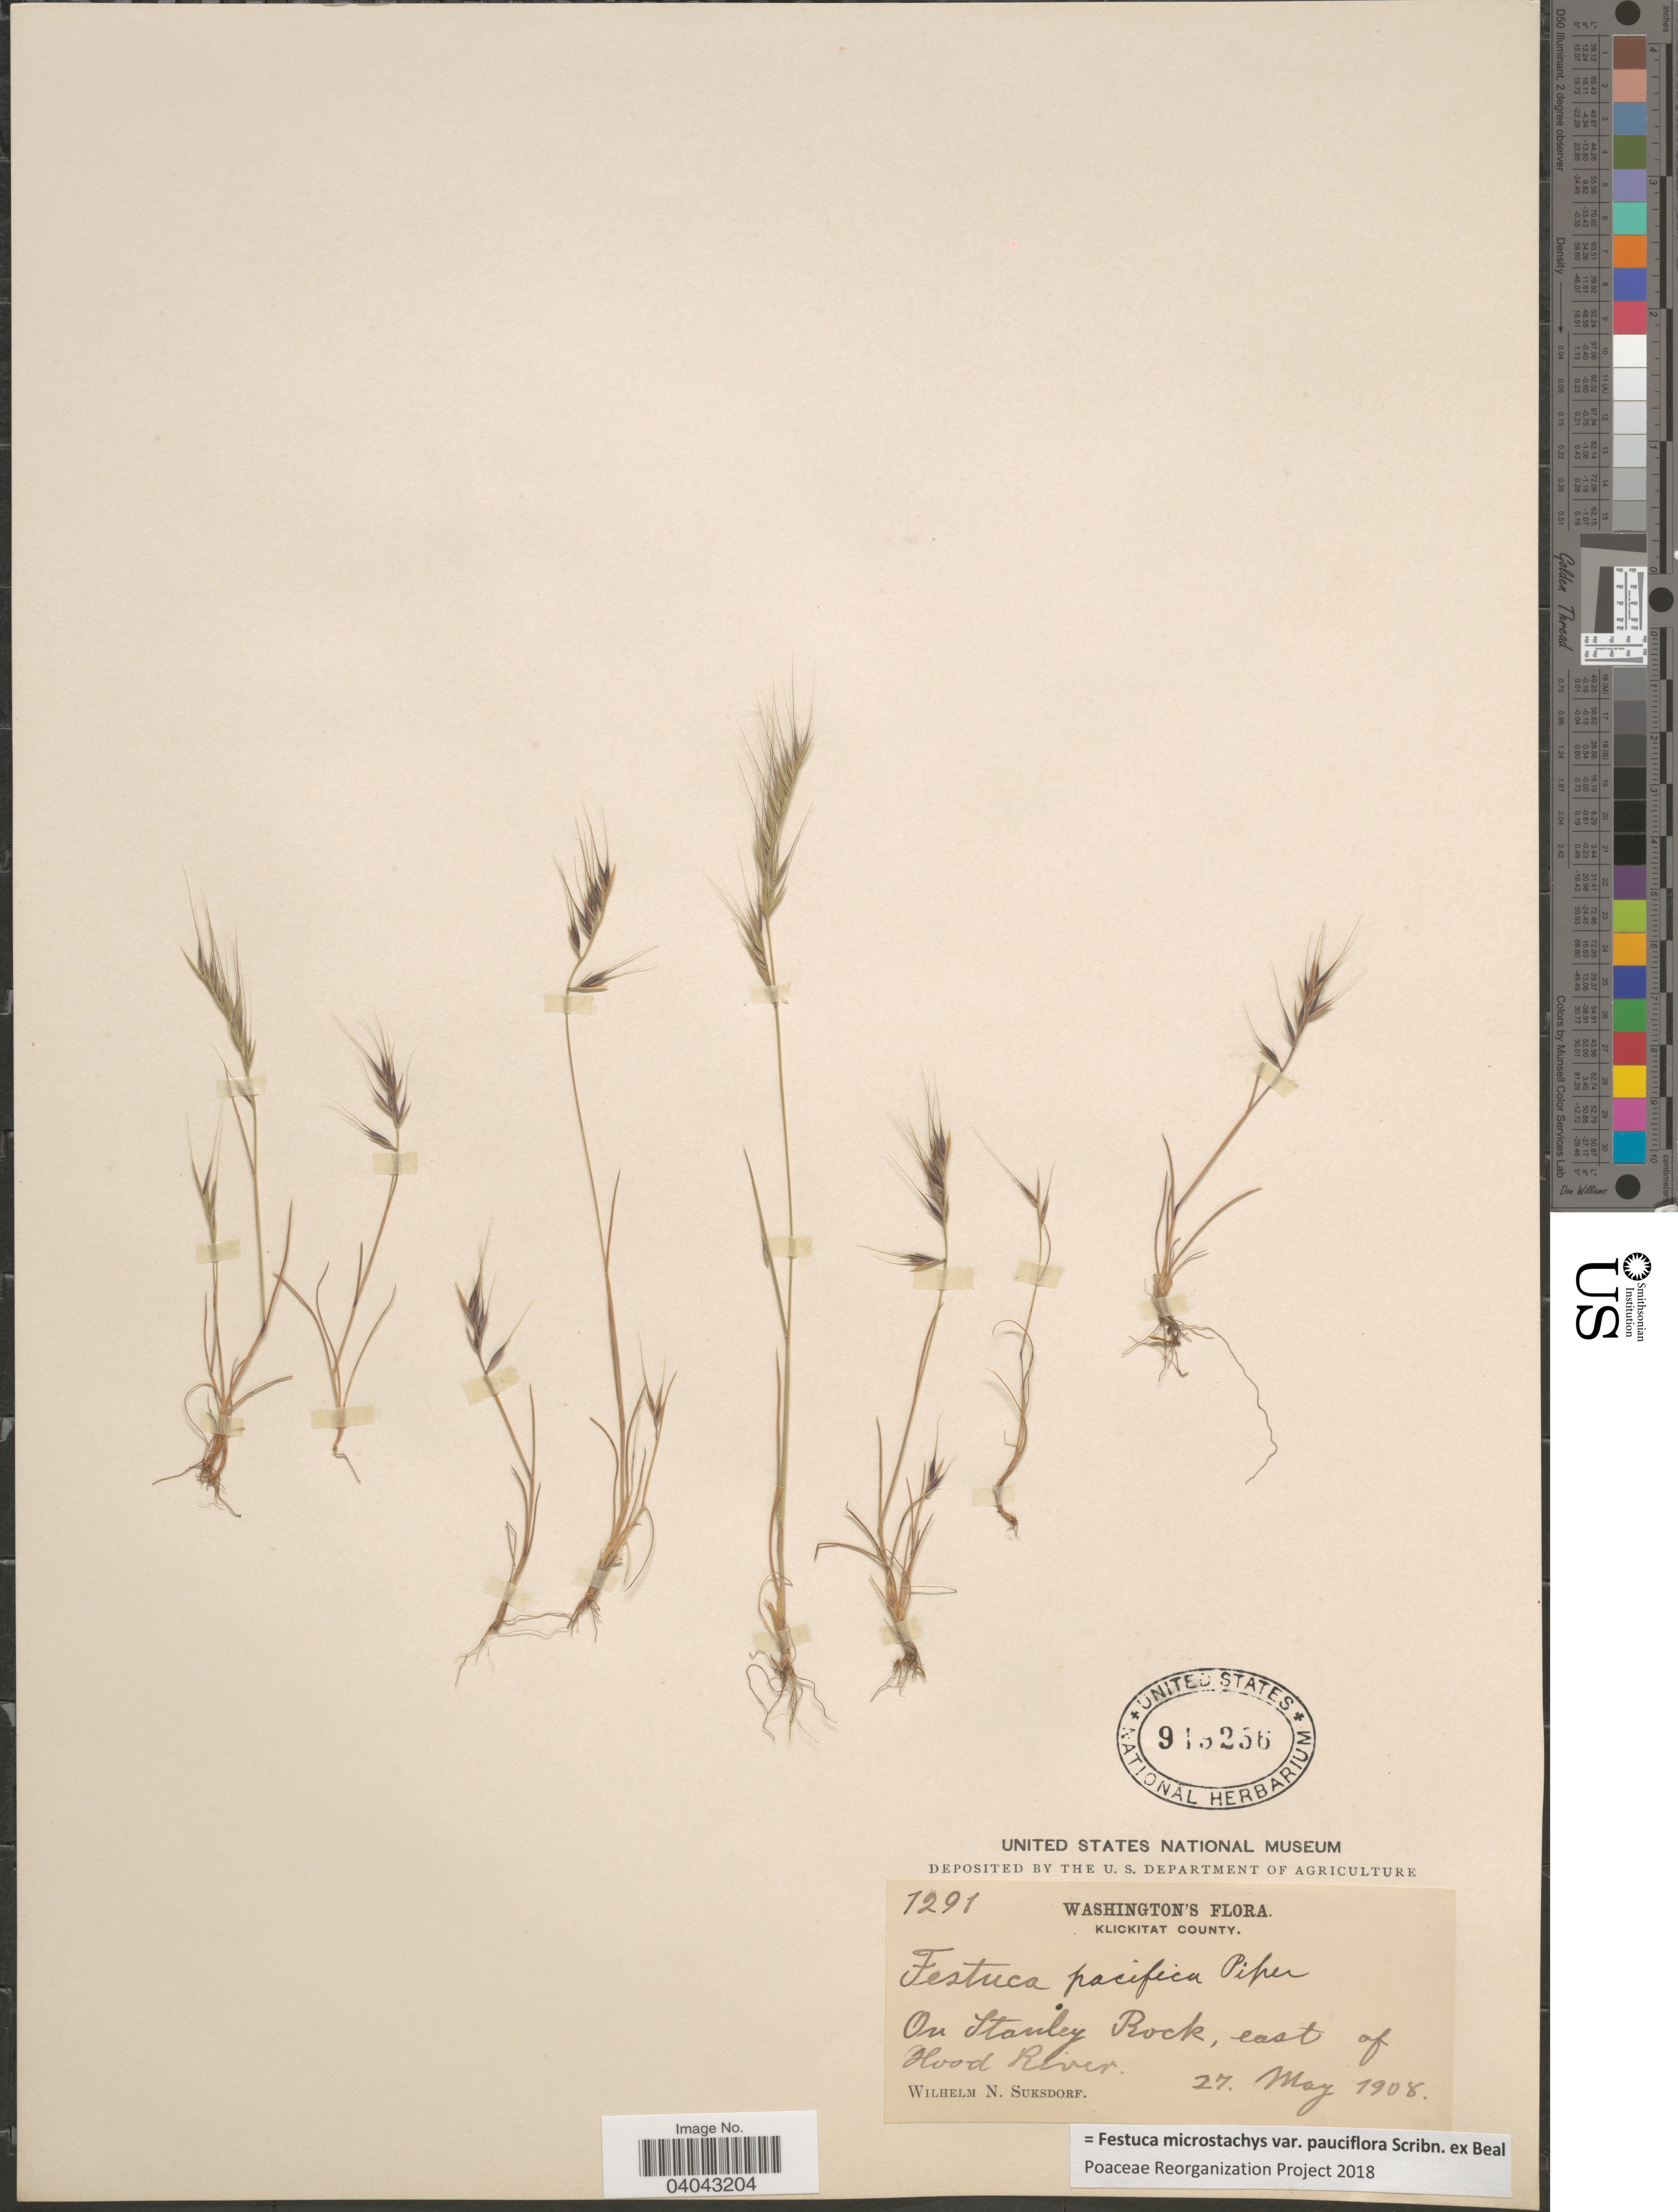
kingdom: Plantae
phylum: Tracheophyta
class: Liliopsida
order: Poales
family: Poaceae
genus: Festuca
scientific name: Festuca microstachys var. pauciflora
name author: Scribn. ex W.J. Beal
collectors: W. N. Suksdorf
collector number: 1291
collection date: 1908-05-27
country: United States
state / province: Washington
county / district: Klickitat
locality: Klickitat County. On Stanley Rock, east of Hood River.